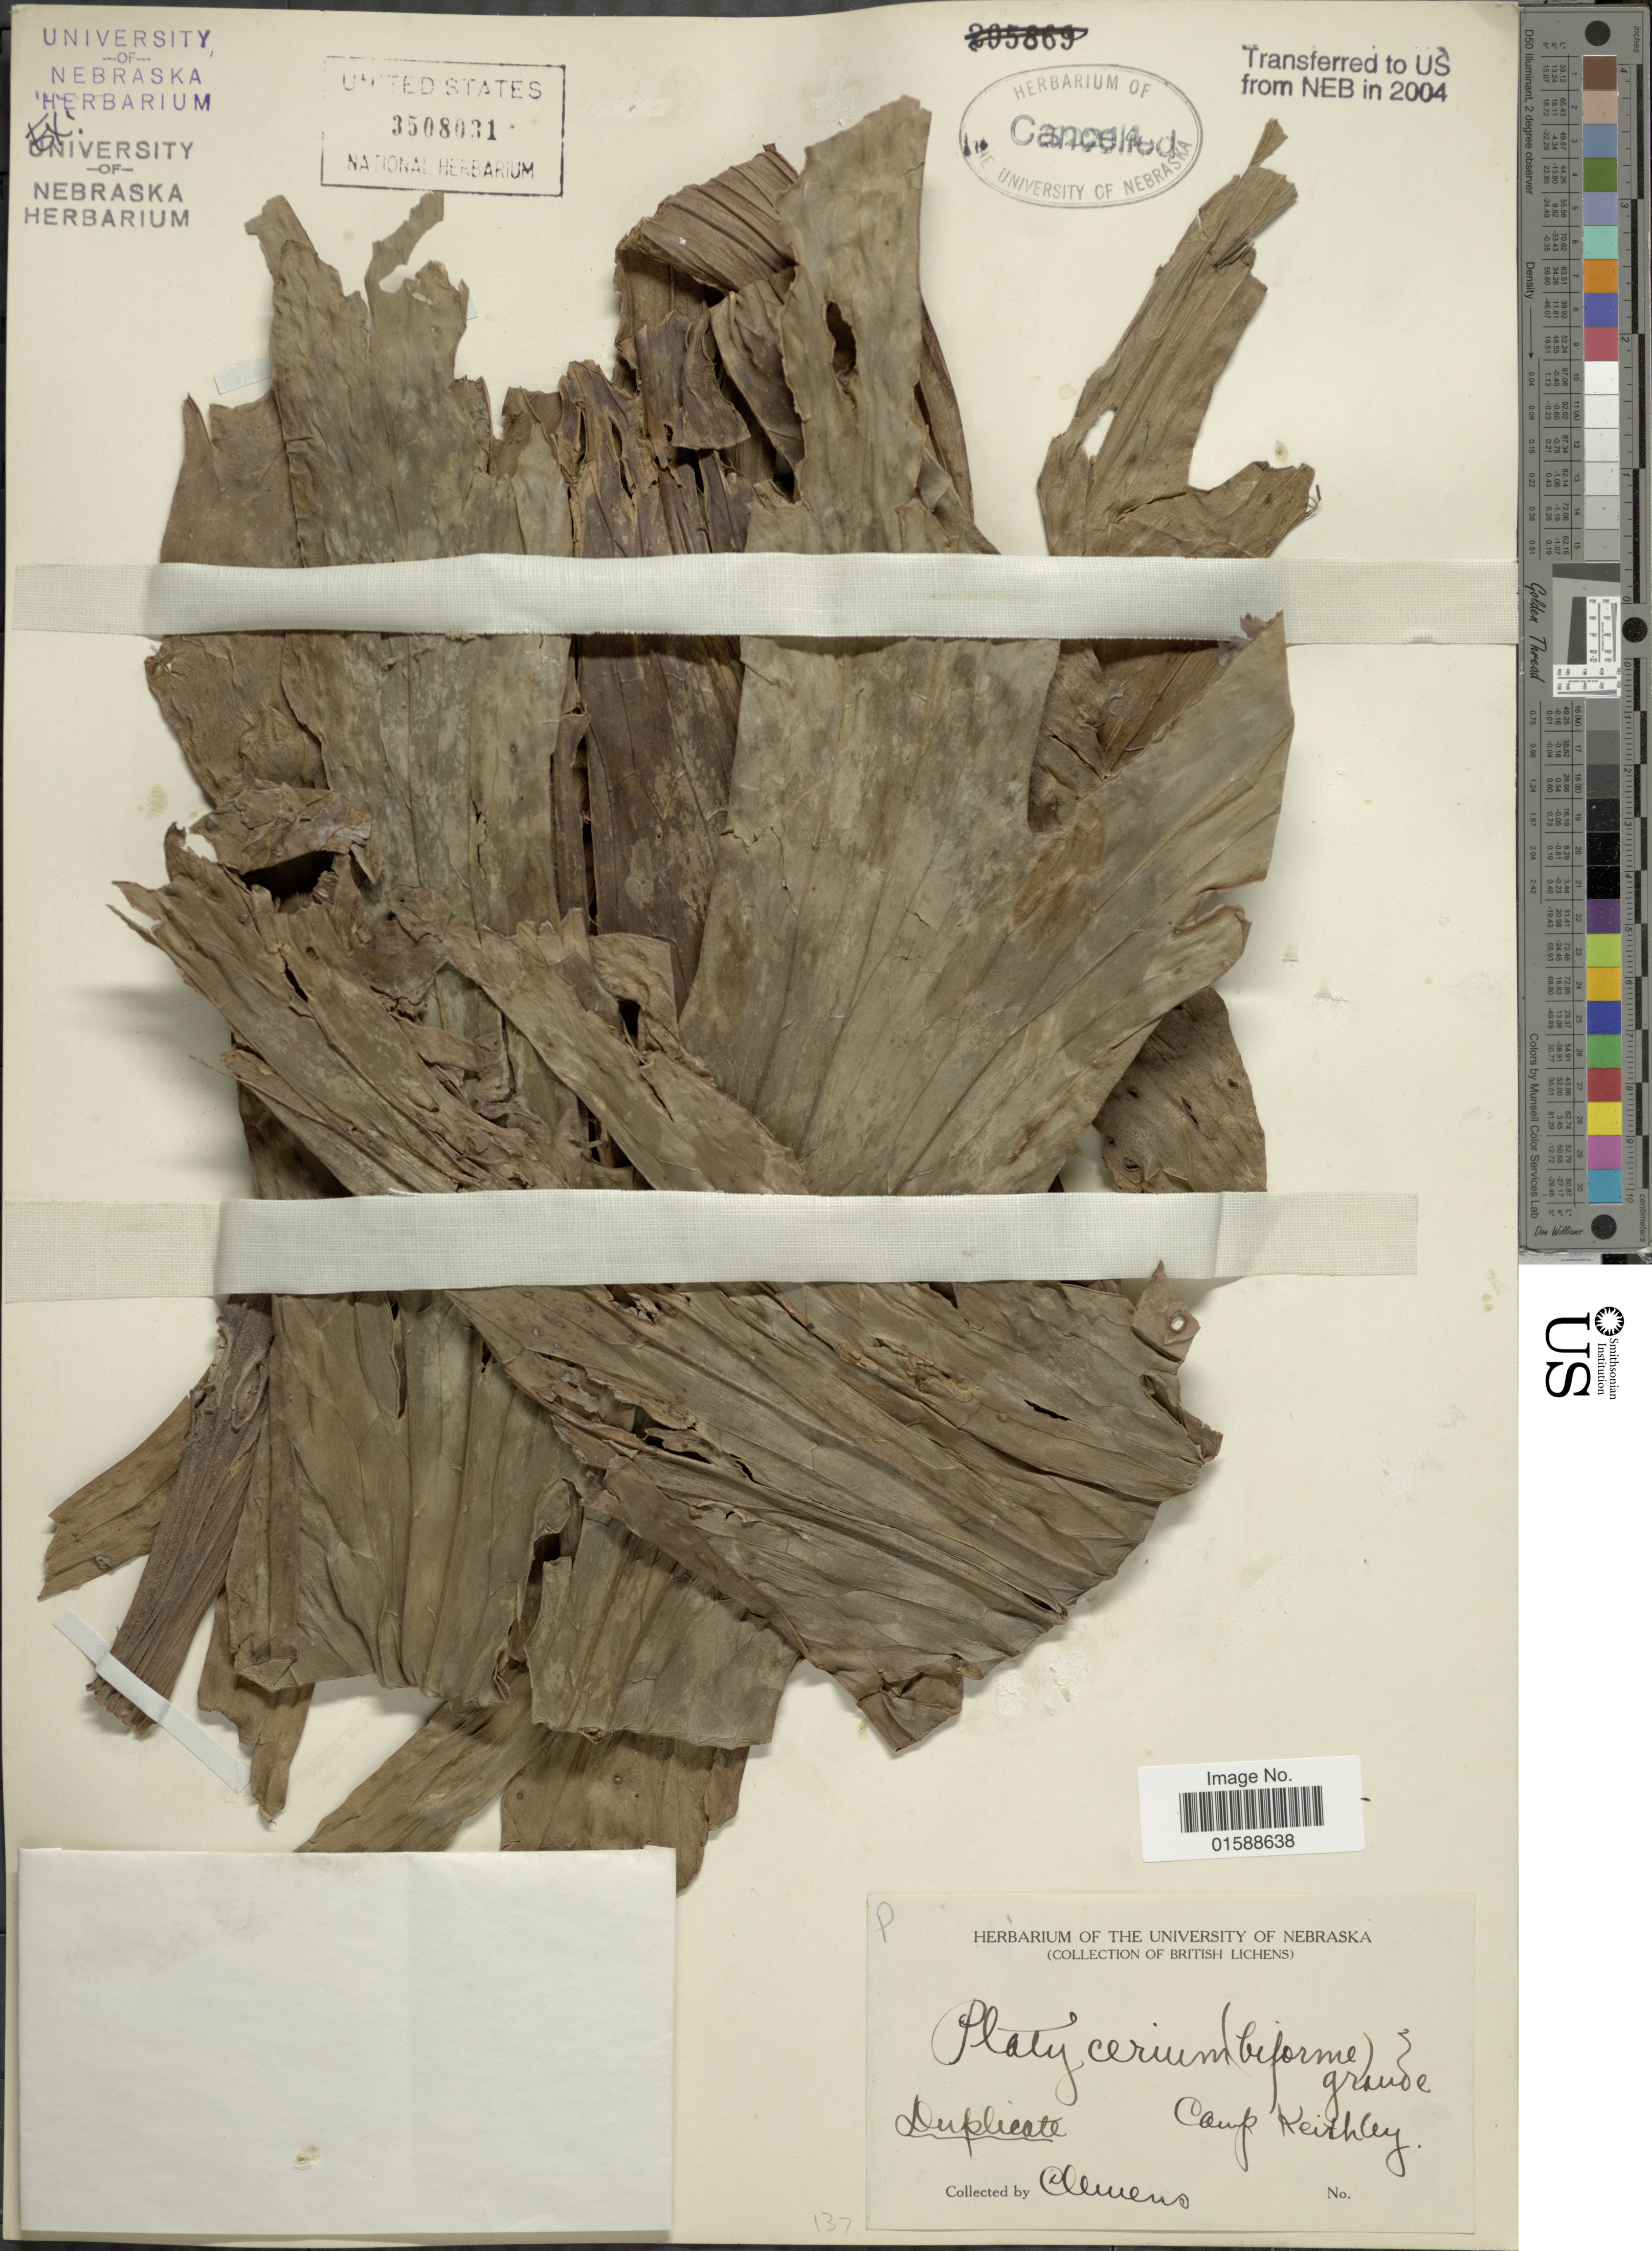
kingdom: Plantae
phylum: Tracheophyta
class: Polypodiopsida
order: Polypodiales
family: Polypodiaceae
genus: Platycerium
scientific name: Platycerium coronarium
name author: (K.D. Koenig ex O.F. Müll.) Desv.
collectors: -. Clemens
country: Philippines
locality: Camp Keithley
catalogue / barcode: US 3508031